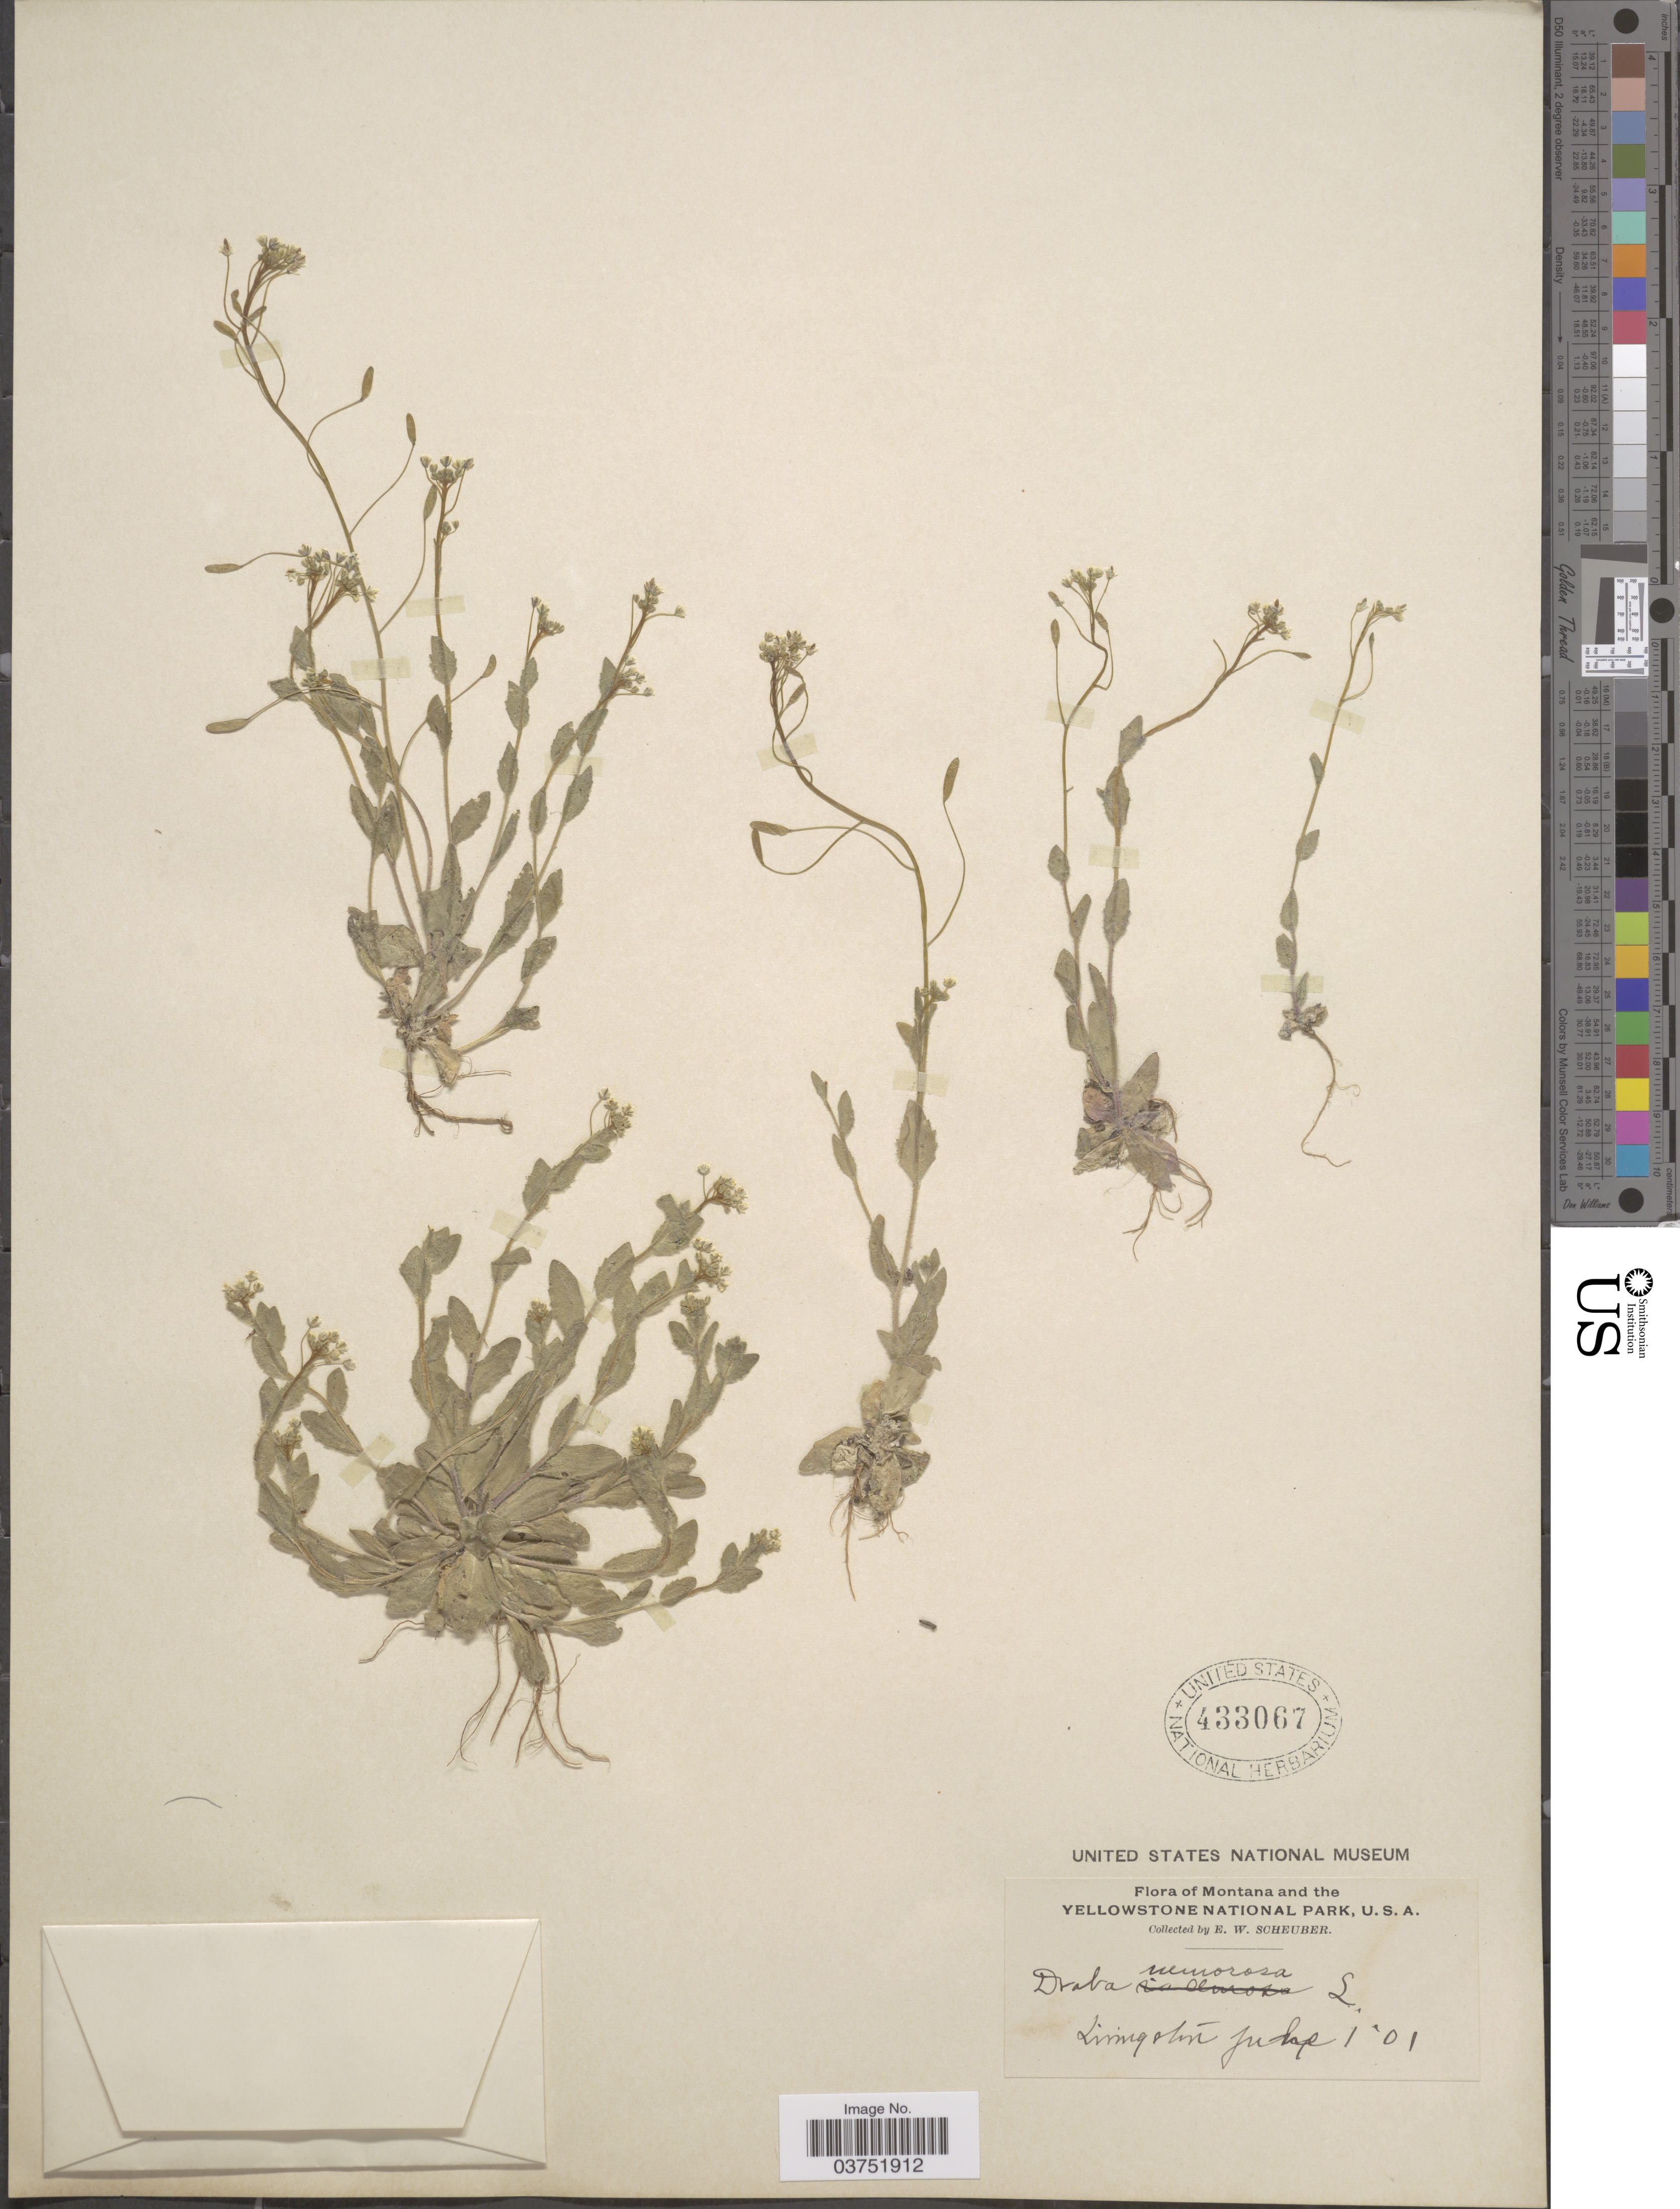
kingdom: Plantae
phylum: Tracheophyta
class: Magnoliopsida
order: Brassicales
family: Brassicaceae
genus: Draba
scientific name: Draba nemorosa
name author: L.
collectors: E. Scheuber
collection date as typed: Transcribed d/m/y: 1/6/1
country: United States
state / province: Montana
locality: The Yellowstone National Park. Livingston.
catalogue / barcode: US 433067